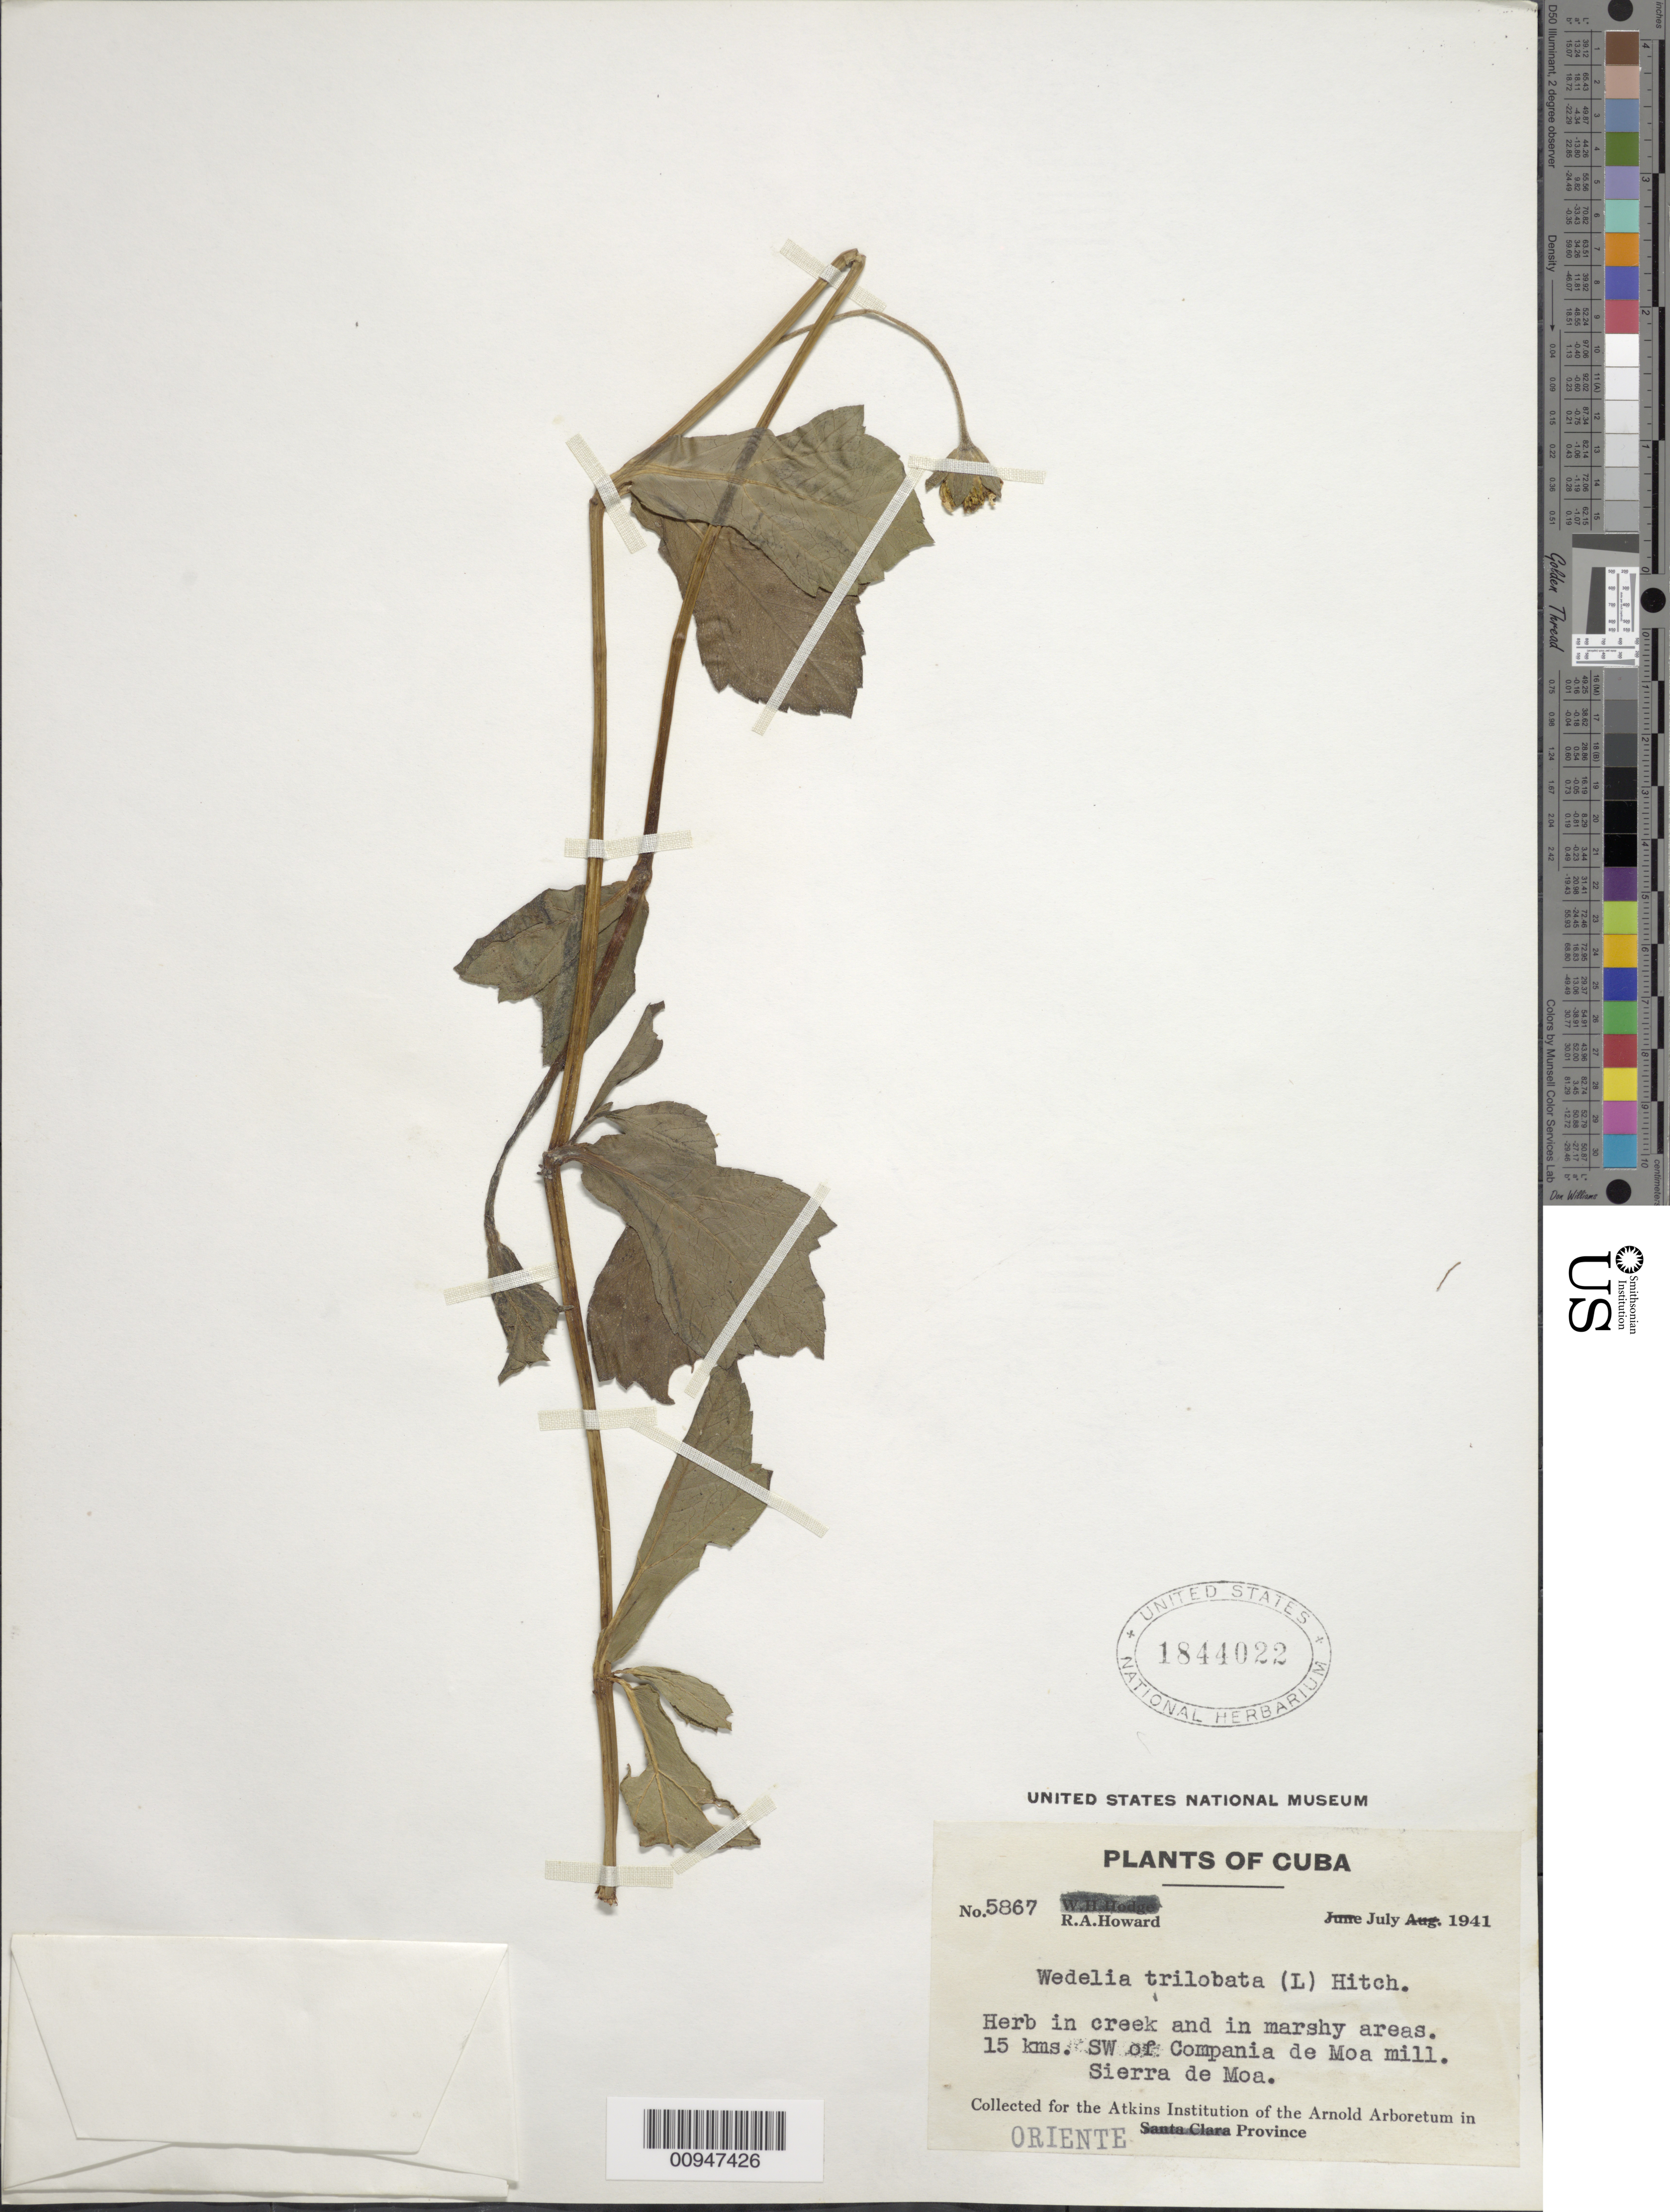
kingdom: Plantae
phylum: Tracheophyta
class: Magnoliopsida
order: Asterales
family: Asteraceae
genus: Sphagneticola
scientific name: Sphagneticola trilobata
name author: (L.) Pruski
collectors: R. A. Howard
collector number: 5867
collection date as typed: Jul 1941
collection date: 1941-07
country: Cuba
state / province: Holguín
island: Cuba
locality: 15 kms SW of Compania de Moa Mill, Sierra de Moa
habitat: In creek and in marshy areas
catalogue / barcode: US 1844022